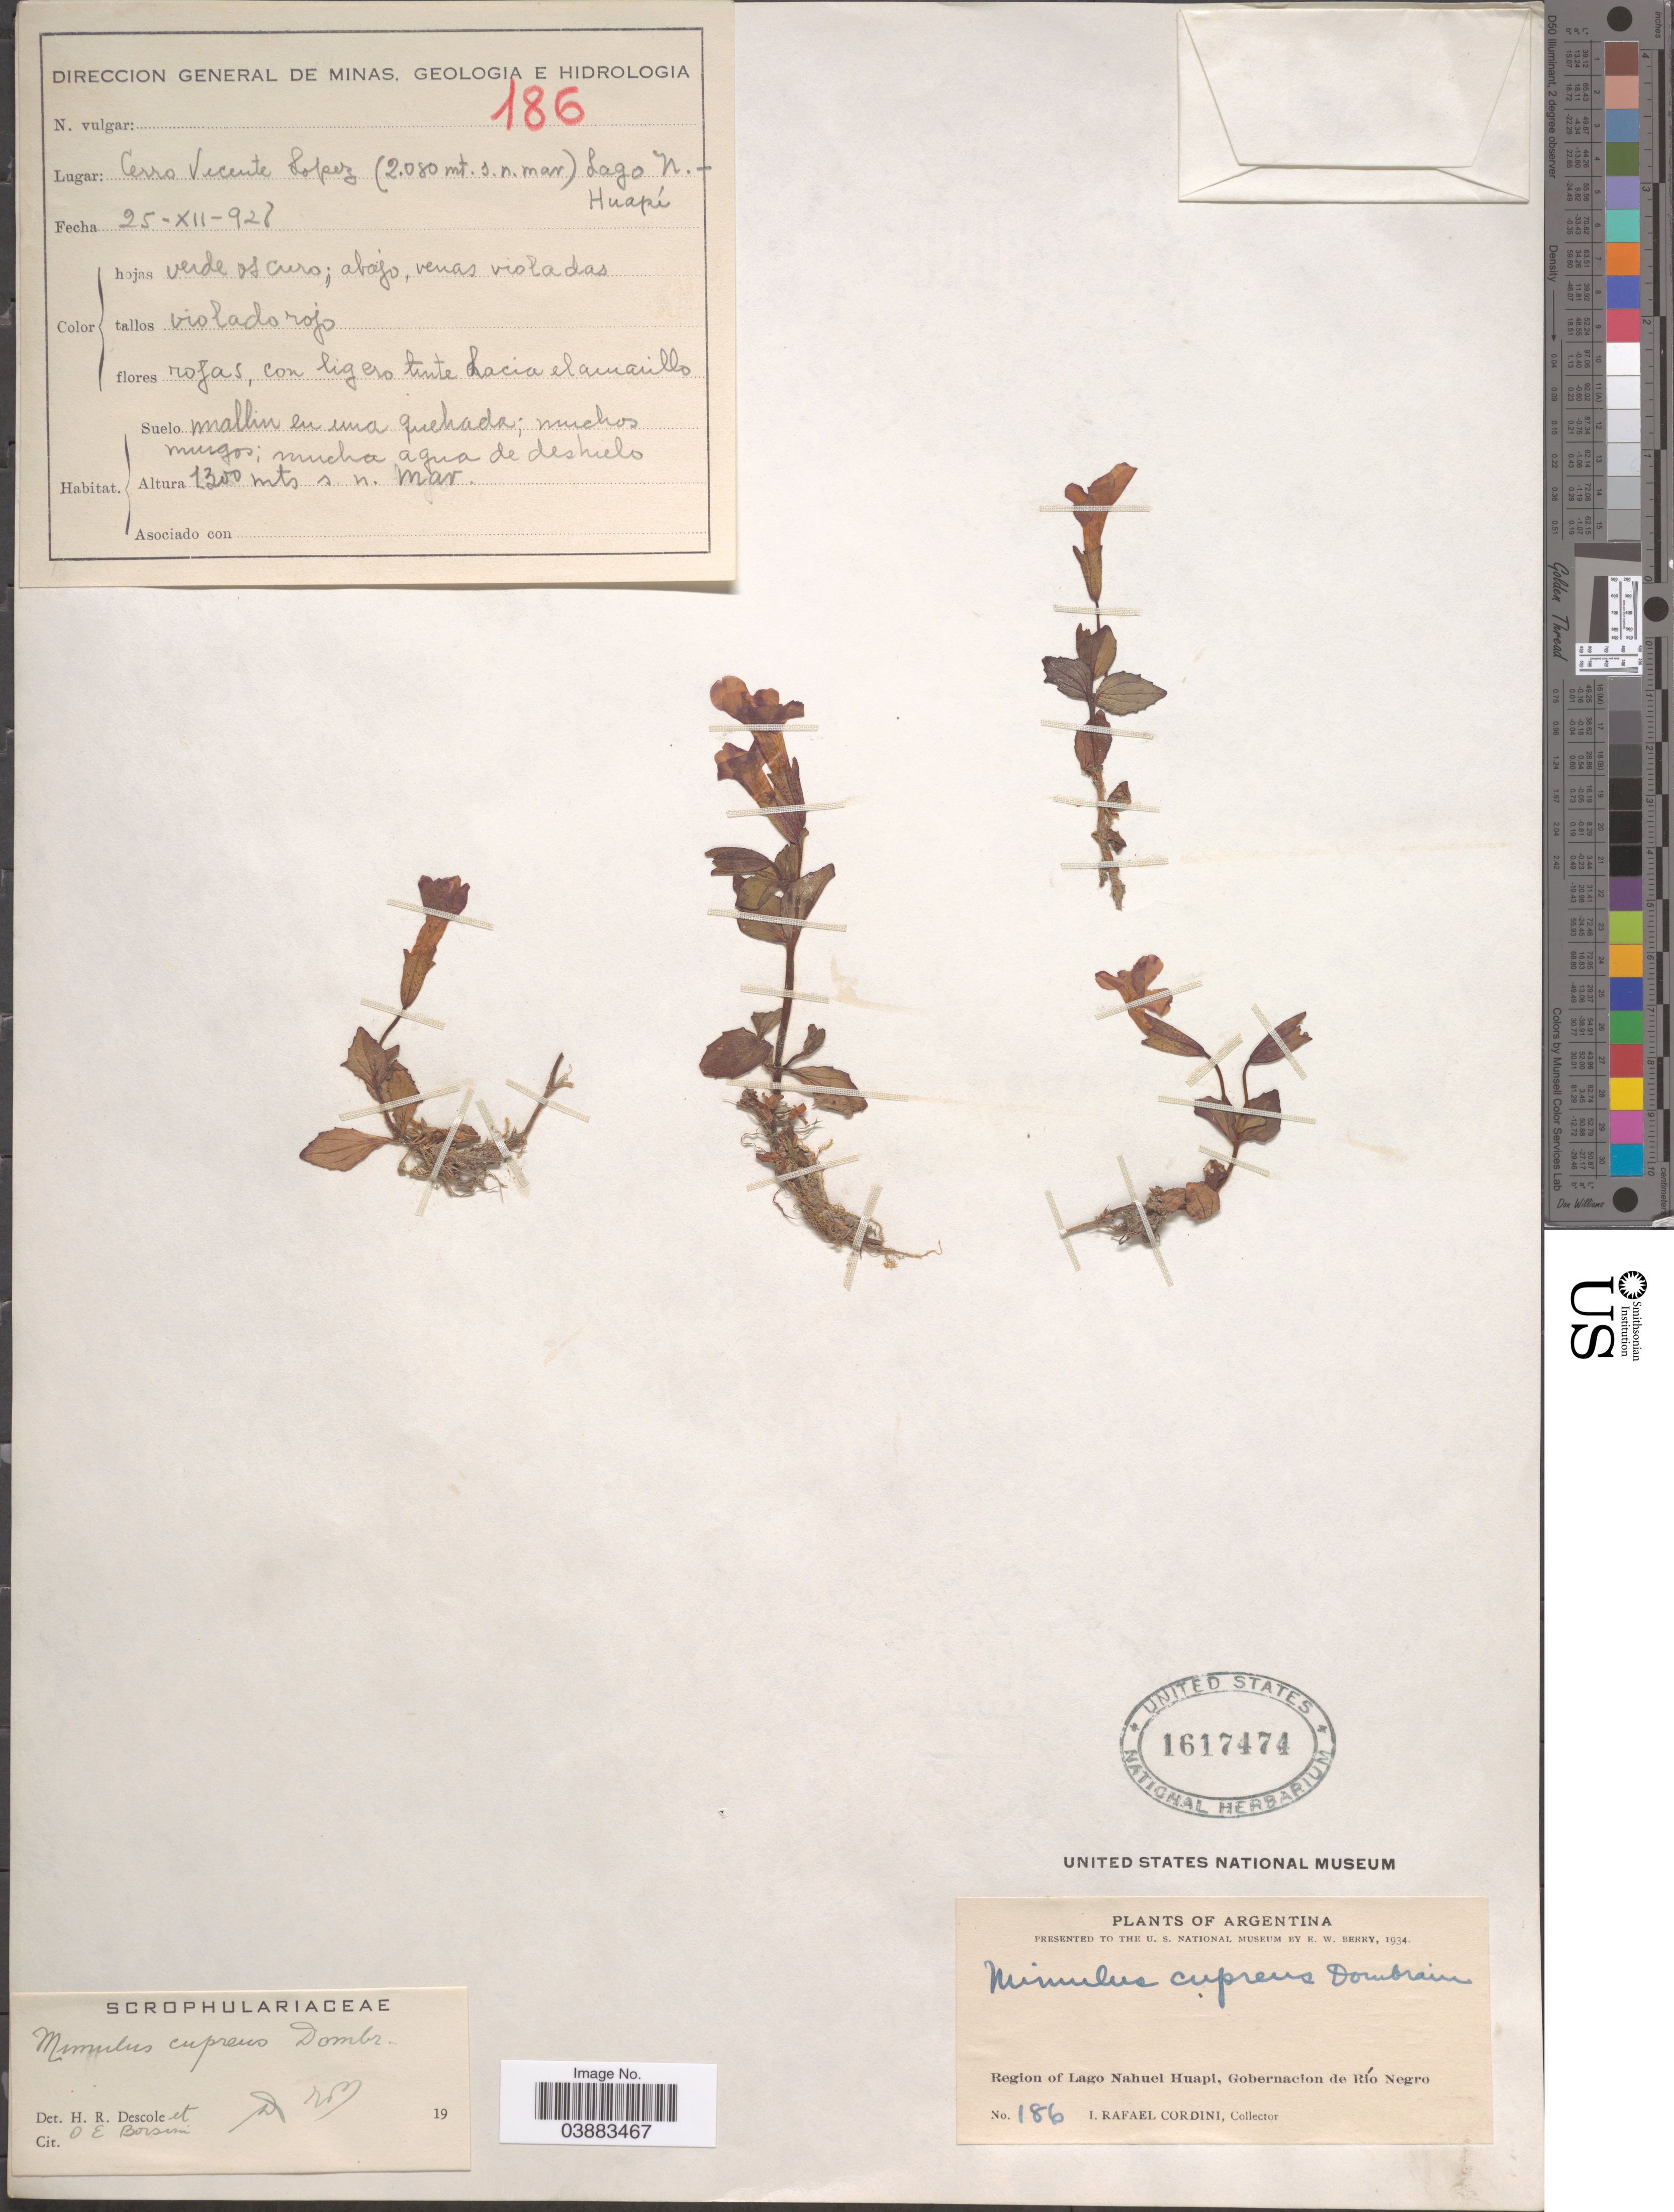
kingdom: Plantae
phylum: Tracheophyta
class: Magnoliopsida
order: Lamiales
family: Phrymaceae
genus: Mimulus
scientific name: Mimulus cupreus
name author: Dombrain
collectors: I. Cordini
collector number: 186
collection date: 1927-12-25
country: Argentina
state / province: Rio Negro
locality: Cerro Vicente Lopez. Region of Lago Nahuel Huapi, Gobernacion de Río Negro.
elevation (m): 1300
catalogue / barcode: US 1617474